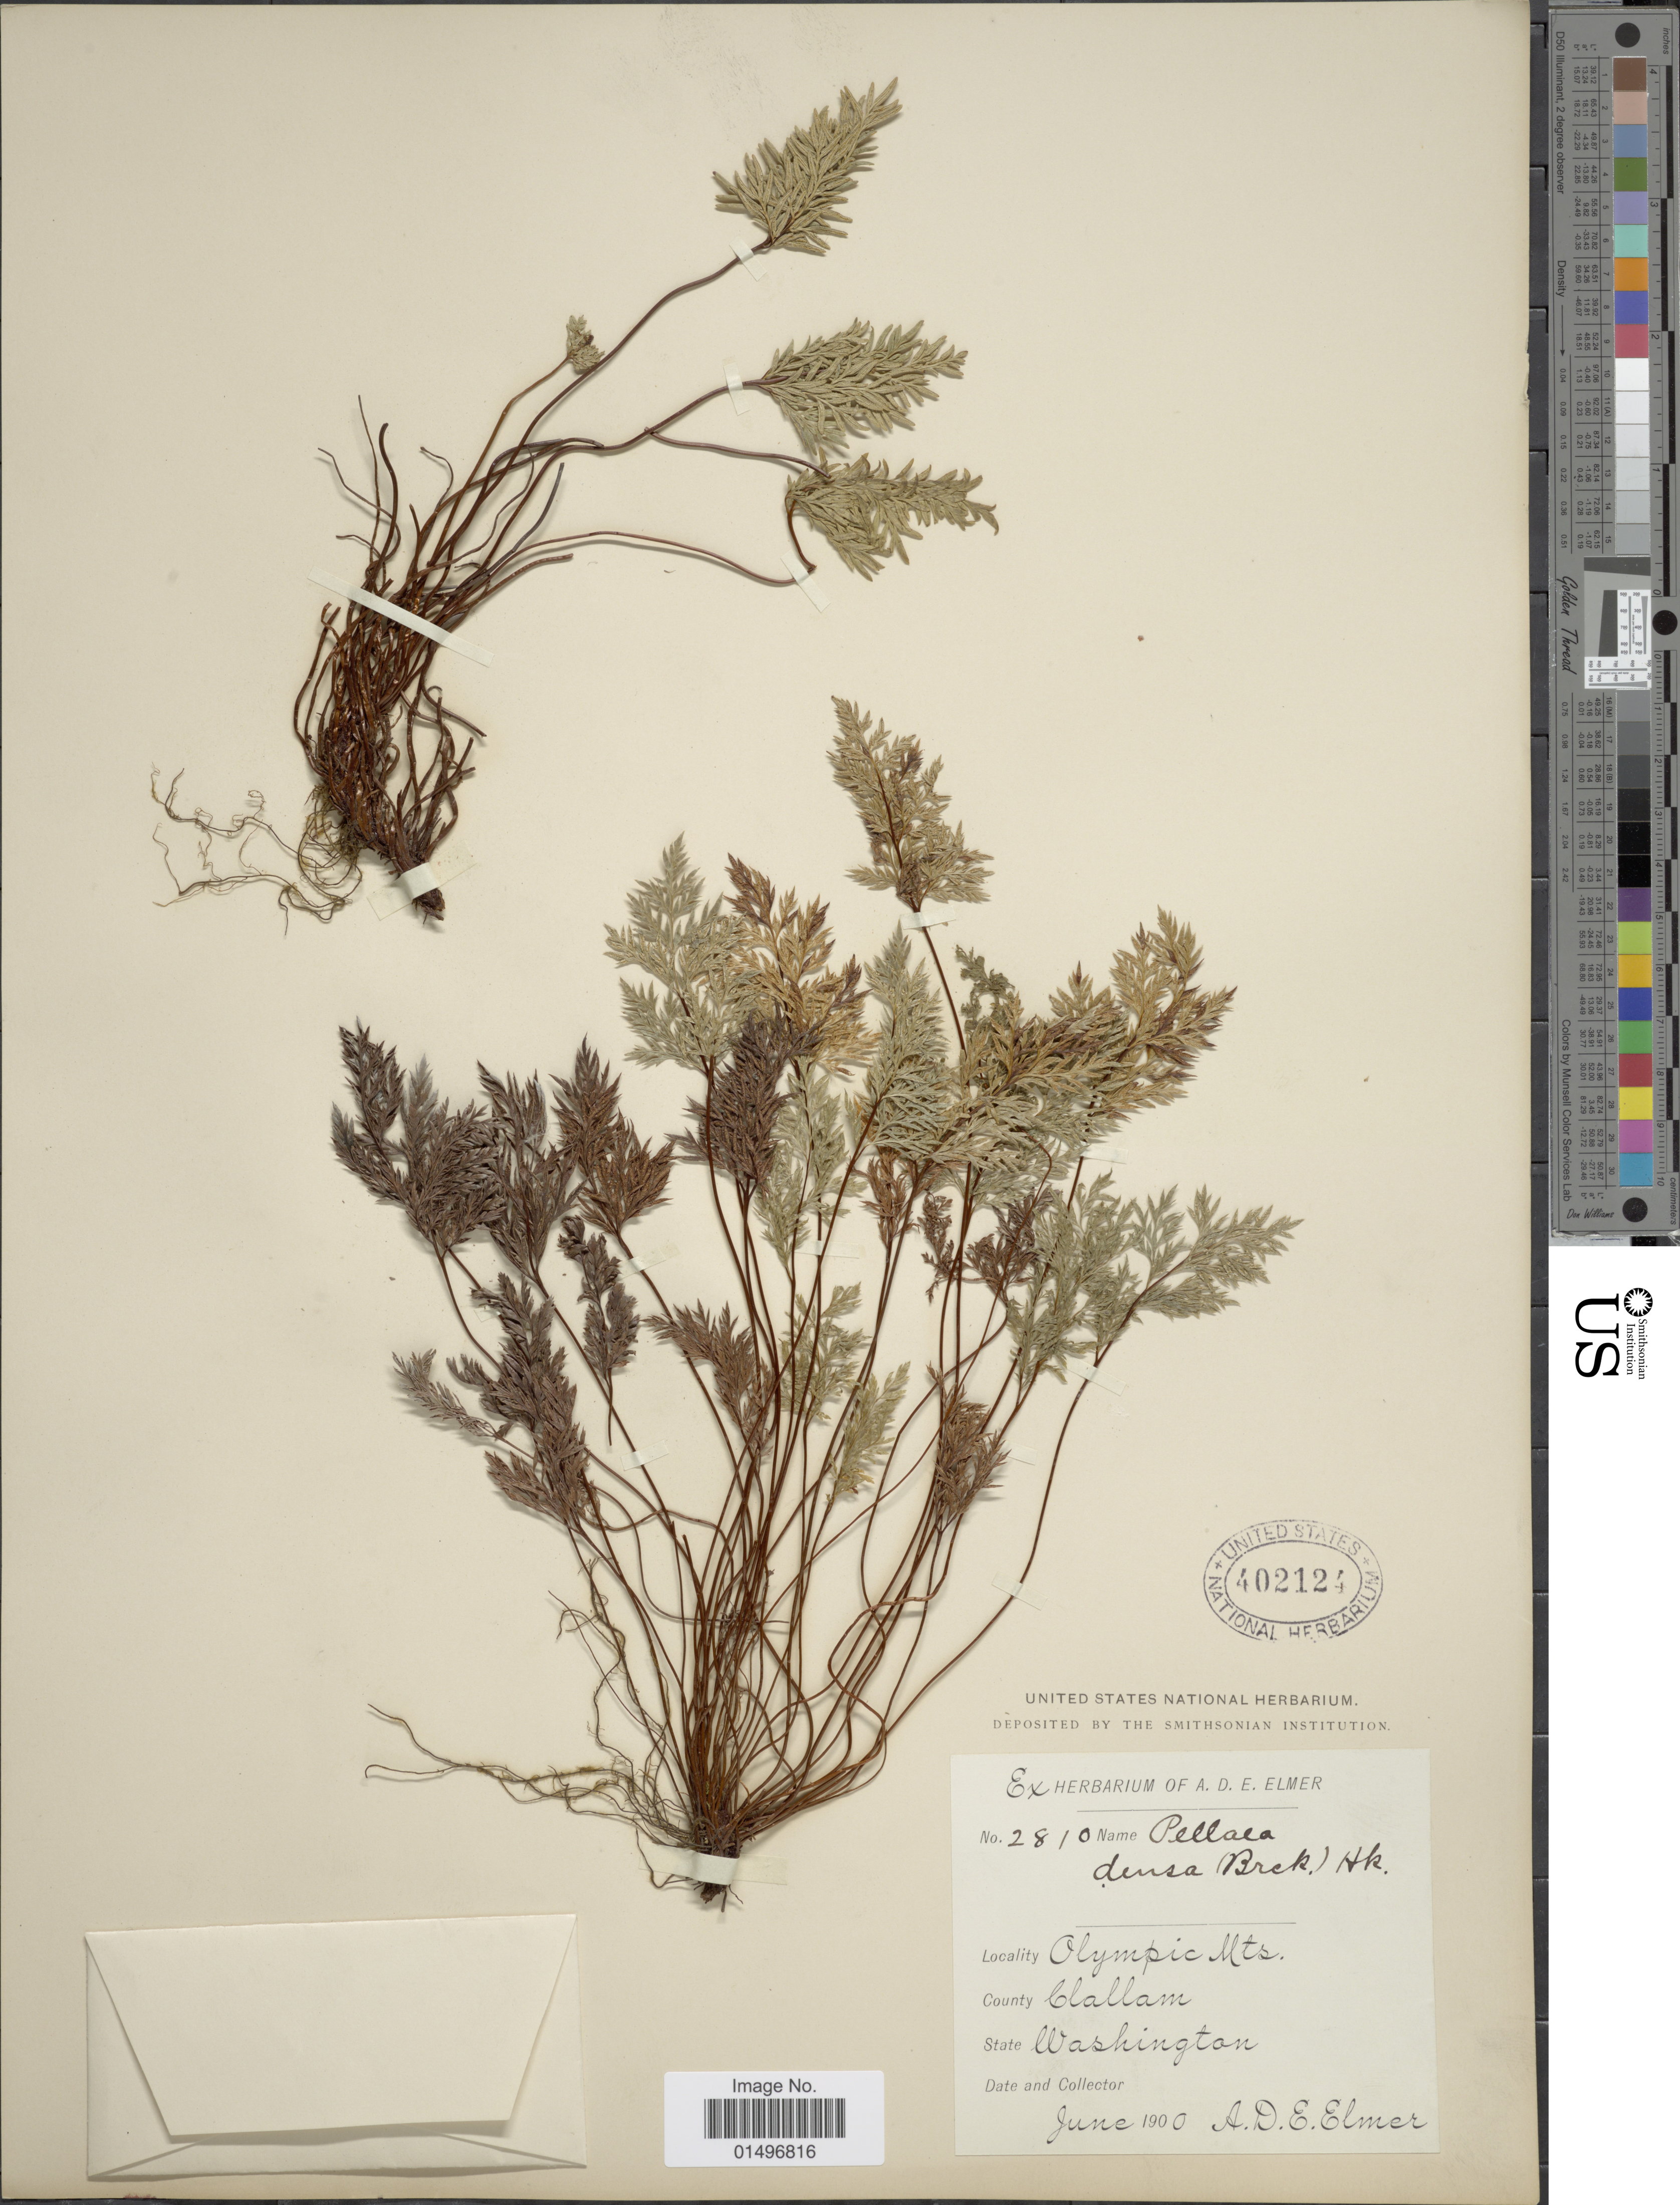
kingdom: Plantae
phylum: Tracheophyta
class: Polypodiopsida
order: Polypodiales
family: Pteridaceae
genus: Aspidotis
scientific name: Aspidotis densa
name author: (Brack.) Lellinger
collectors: A. D. E. Elmer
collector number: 2810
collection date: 1900-06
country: United States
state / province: Washington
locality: Washington, Clallam.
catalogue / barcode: US 402124